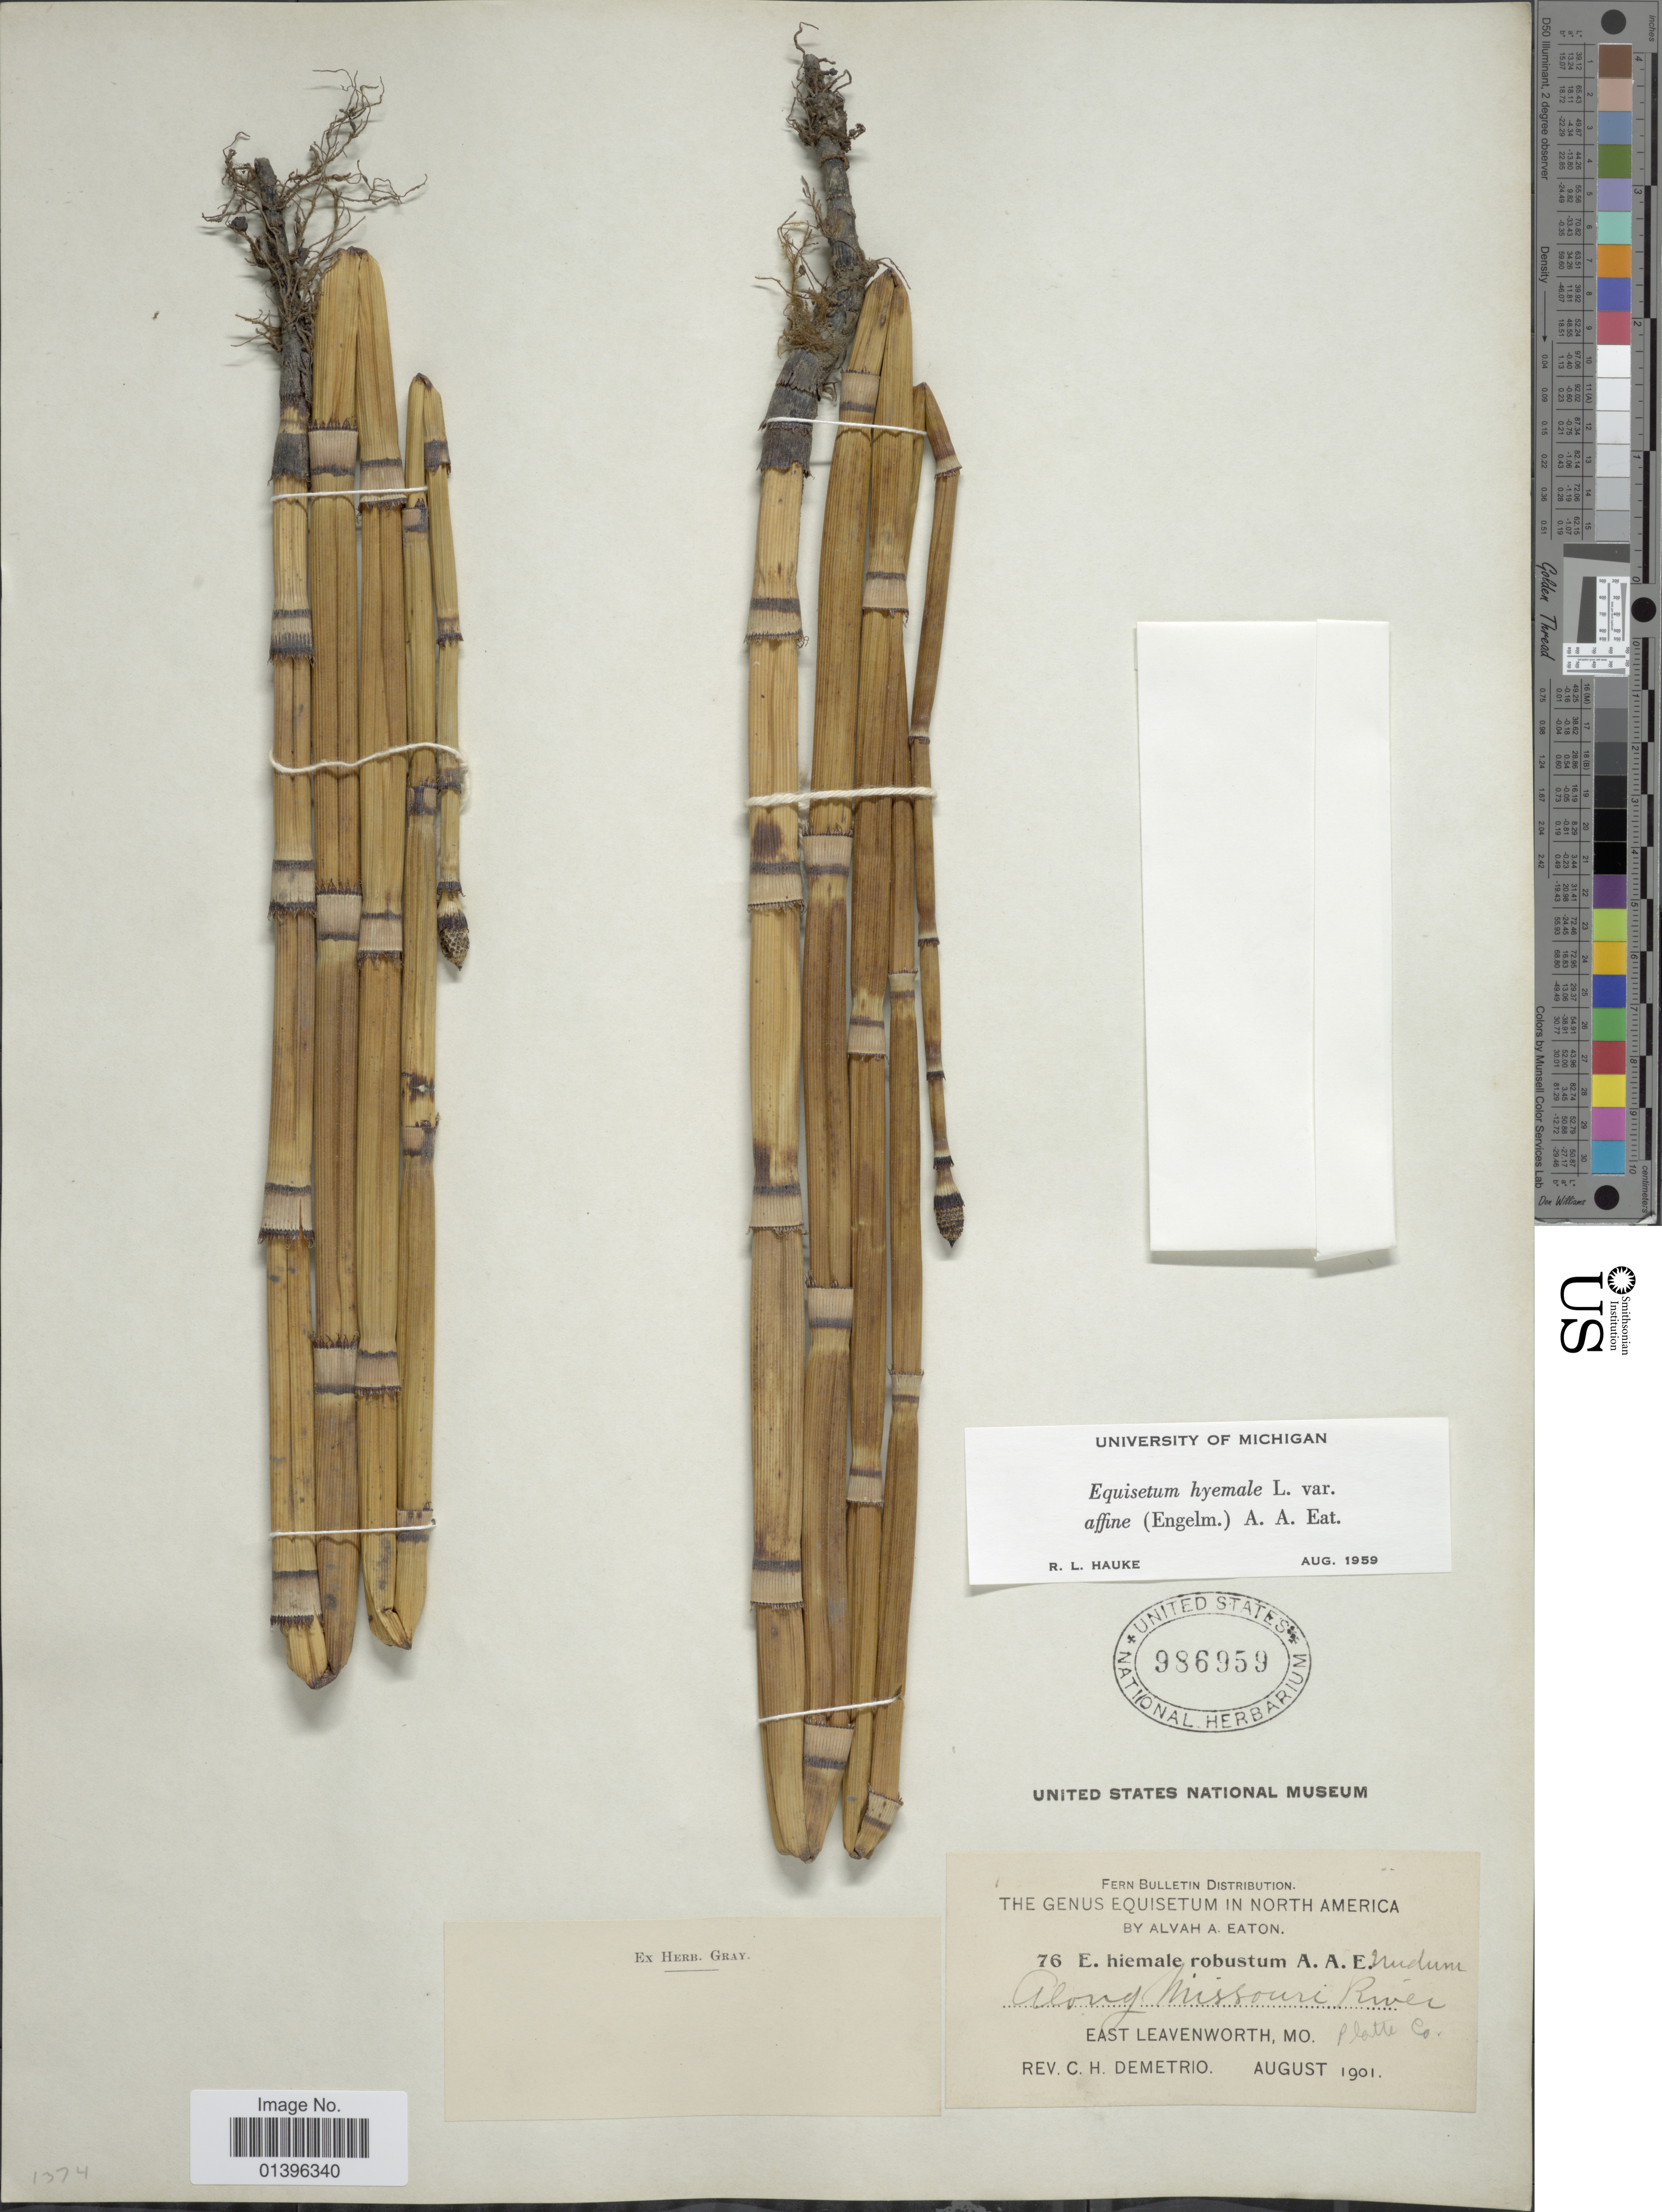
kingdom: Plantae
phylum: Tracheophyta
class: Polypodiopsida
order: Equisetales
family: Equisetaceae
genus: Equisetum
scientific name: Equisetum hyemale var. affine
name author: (Engelm.) A.A. Eaton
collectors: C. Demetrio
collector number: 76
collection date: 1901-08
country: United States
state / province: Missouri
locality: Along Missouri River, East Leavenworth, Platte Co.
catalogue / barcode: US 986959